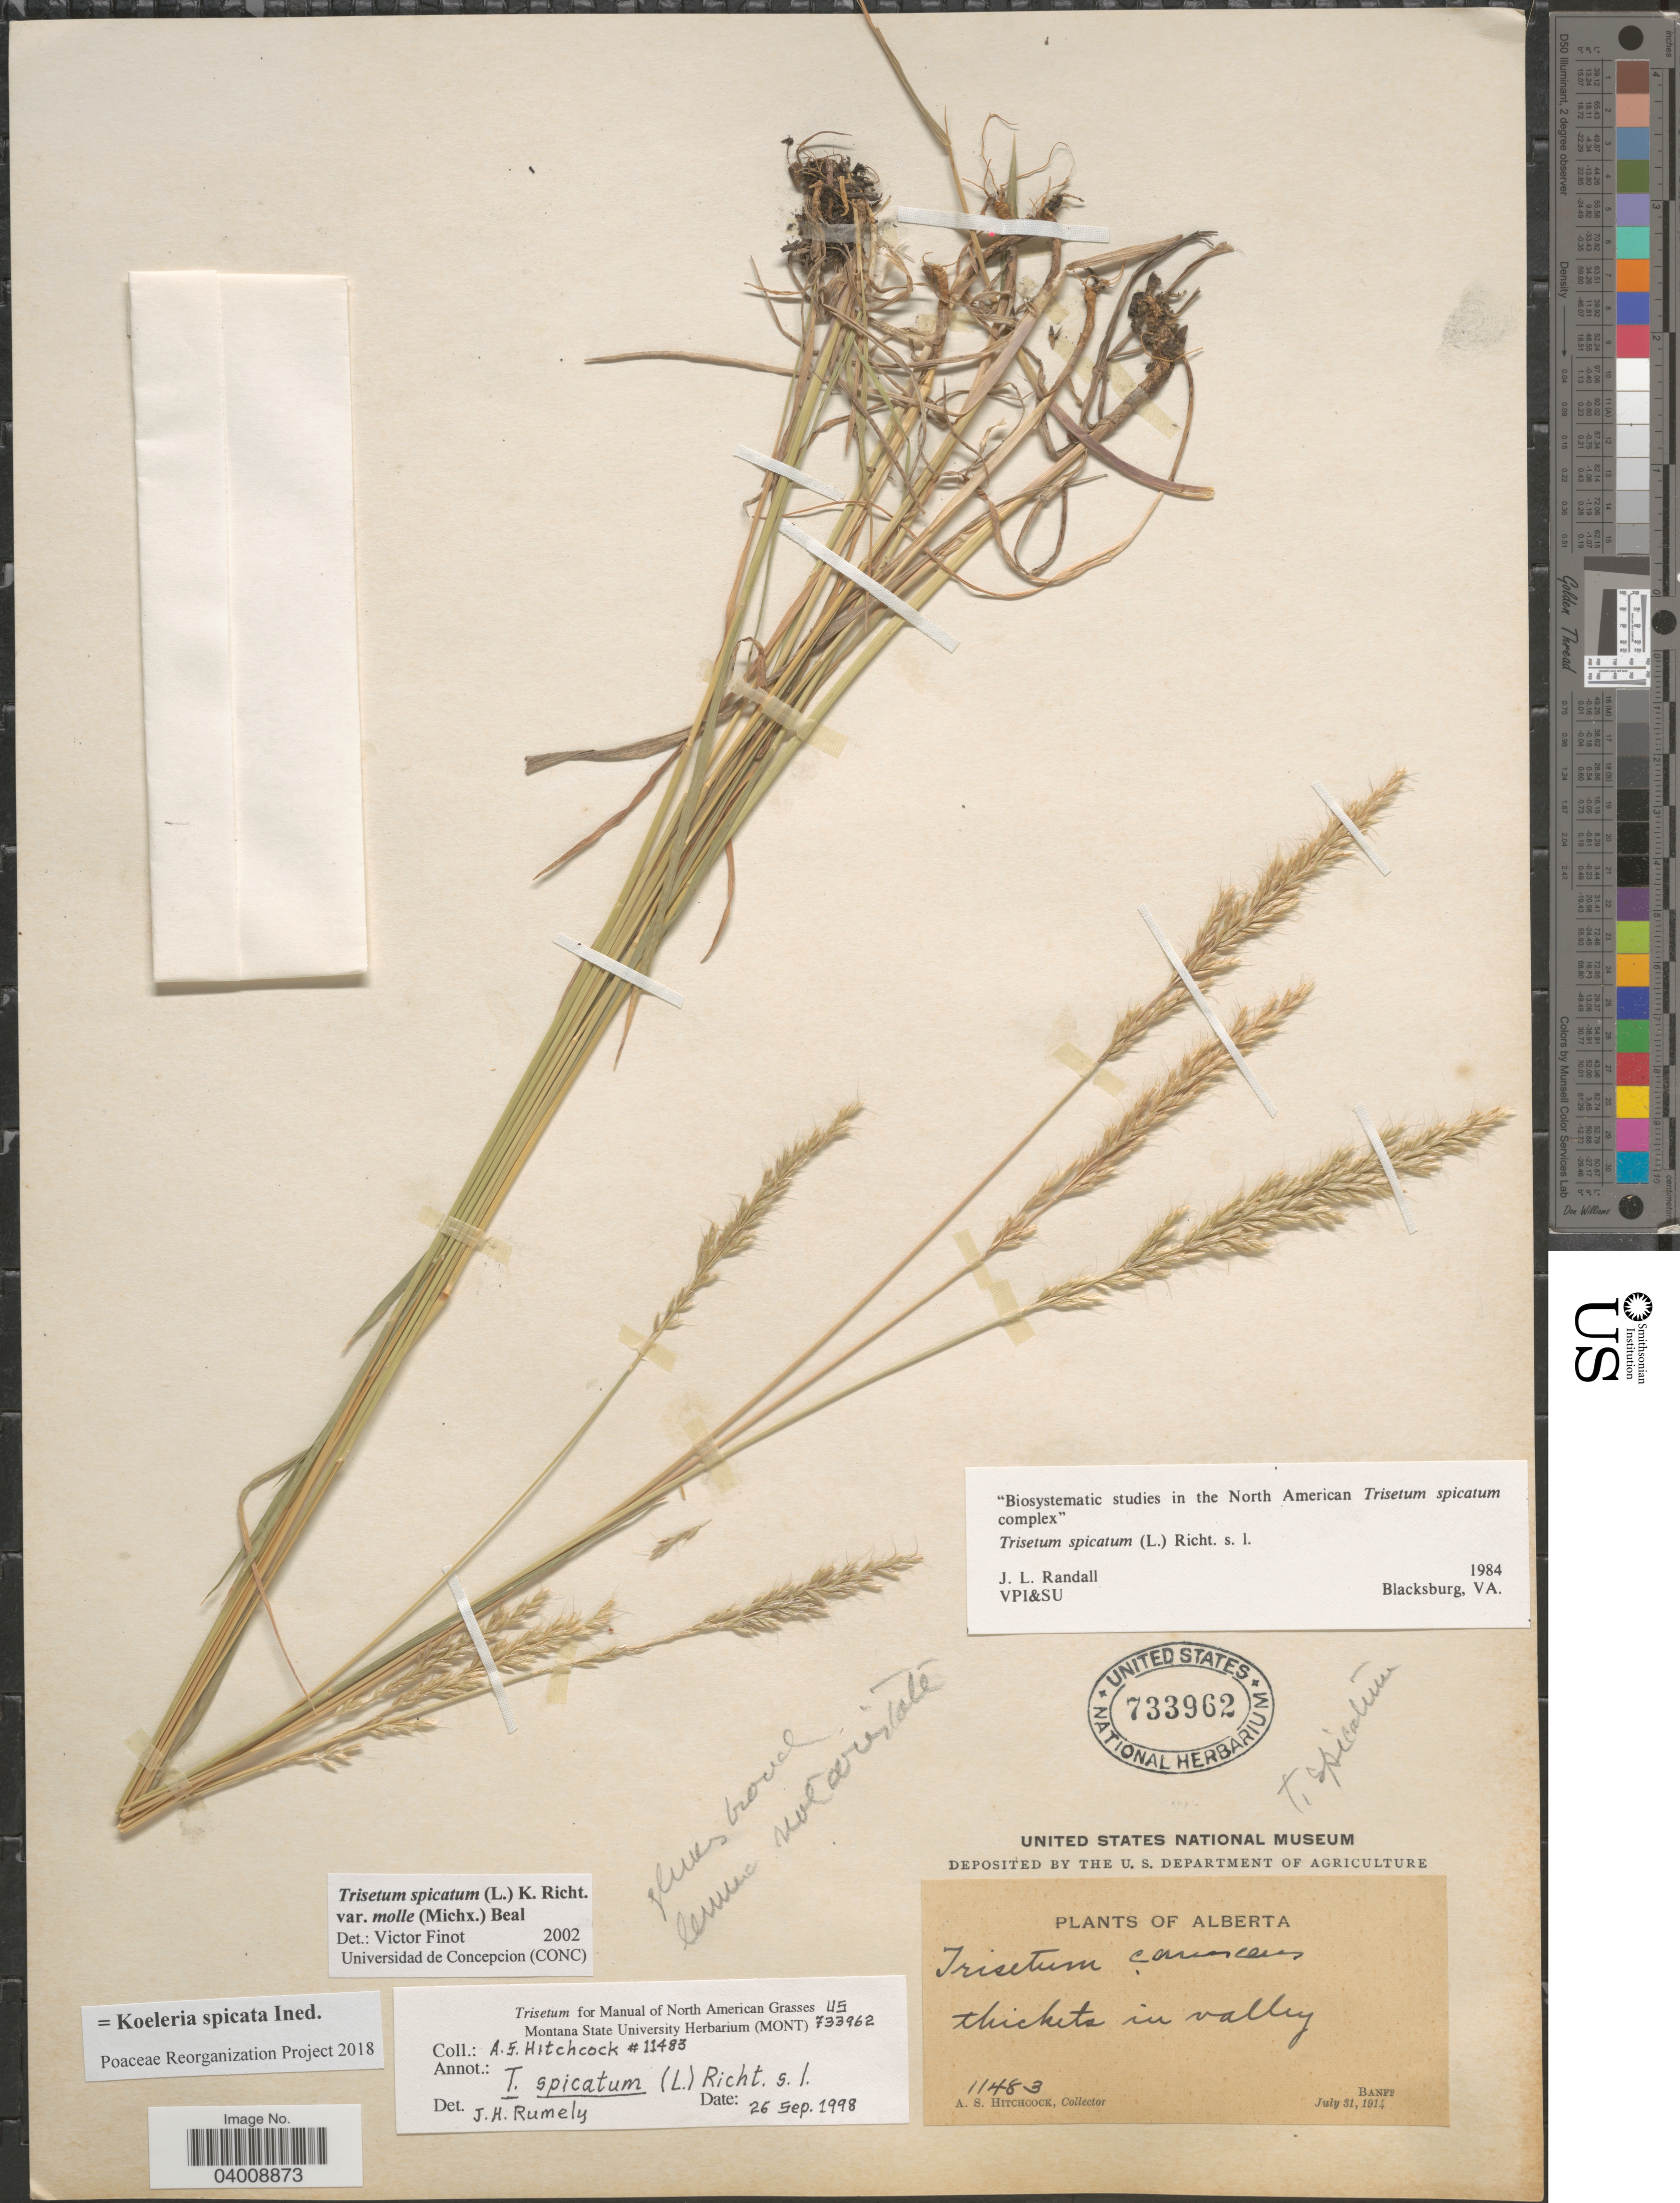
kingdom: Plantae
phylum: Tracheophyta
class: Liliopsida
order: Poales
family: Poaceae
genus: Koeleria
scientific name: Koeleria spicata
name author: (L.) Barberá et al.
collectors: A. S. Hitchcock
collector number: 11483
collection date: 1914-07-31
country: Canada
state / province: Alberta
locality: Thickets in valley. Banff.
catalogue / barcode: US 733962